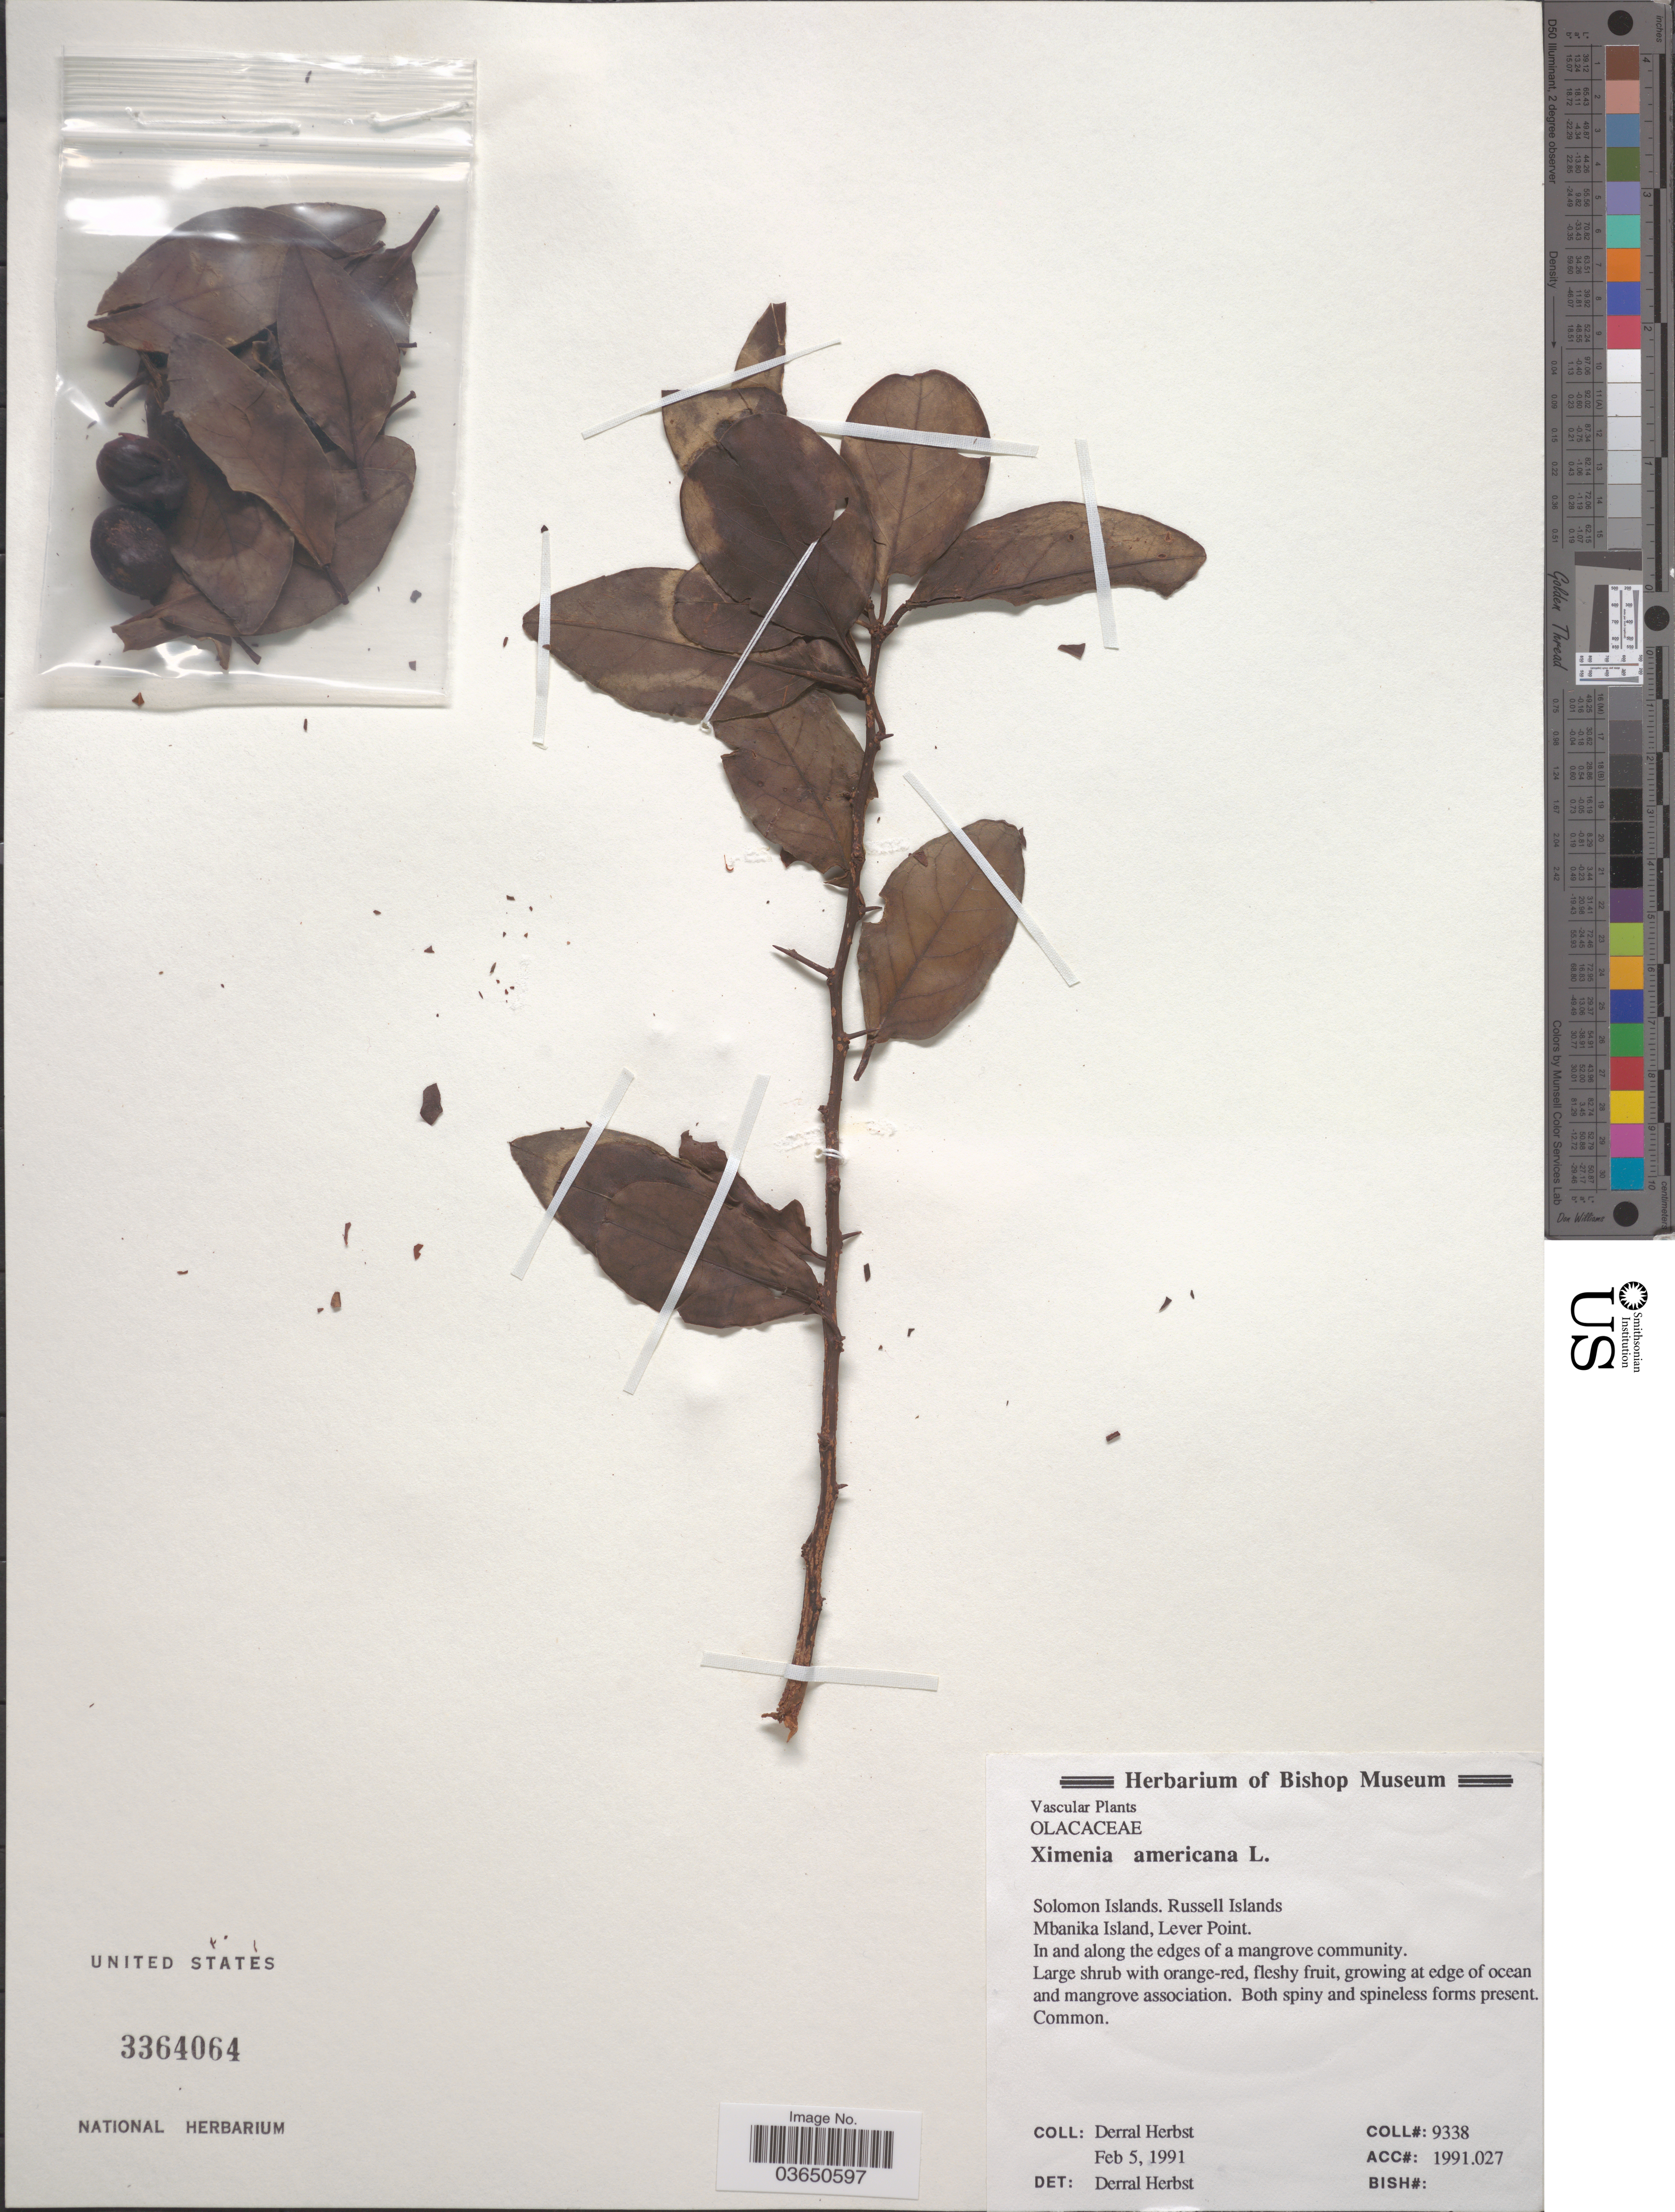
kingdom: Plantae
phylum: Tracheophyta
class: Magnoliopsida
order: Santalales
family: Ximeniaceae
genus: Ximenia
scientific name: Ximenia americana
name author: L.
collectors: D. R. Herbst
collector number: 9338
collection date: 1991-02-05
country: Solomon Islands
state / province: Solomon Islands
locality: Russell Islands. Mbanika Island, Lever Point. In and along the edges of a mangrove community.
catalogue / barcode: US 3364064